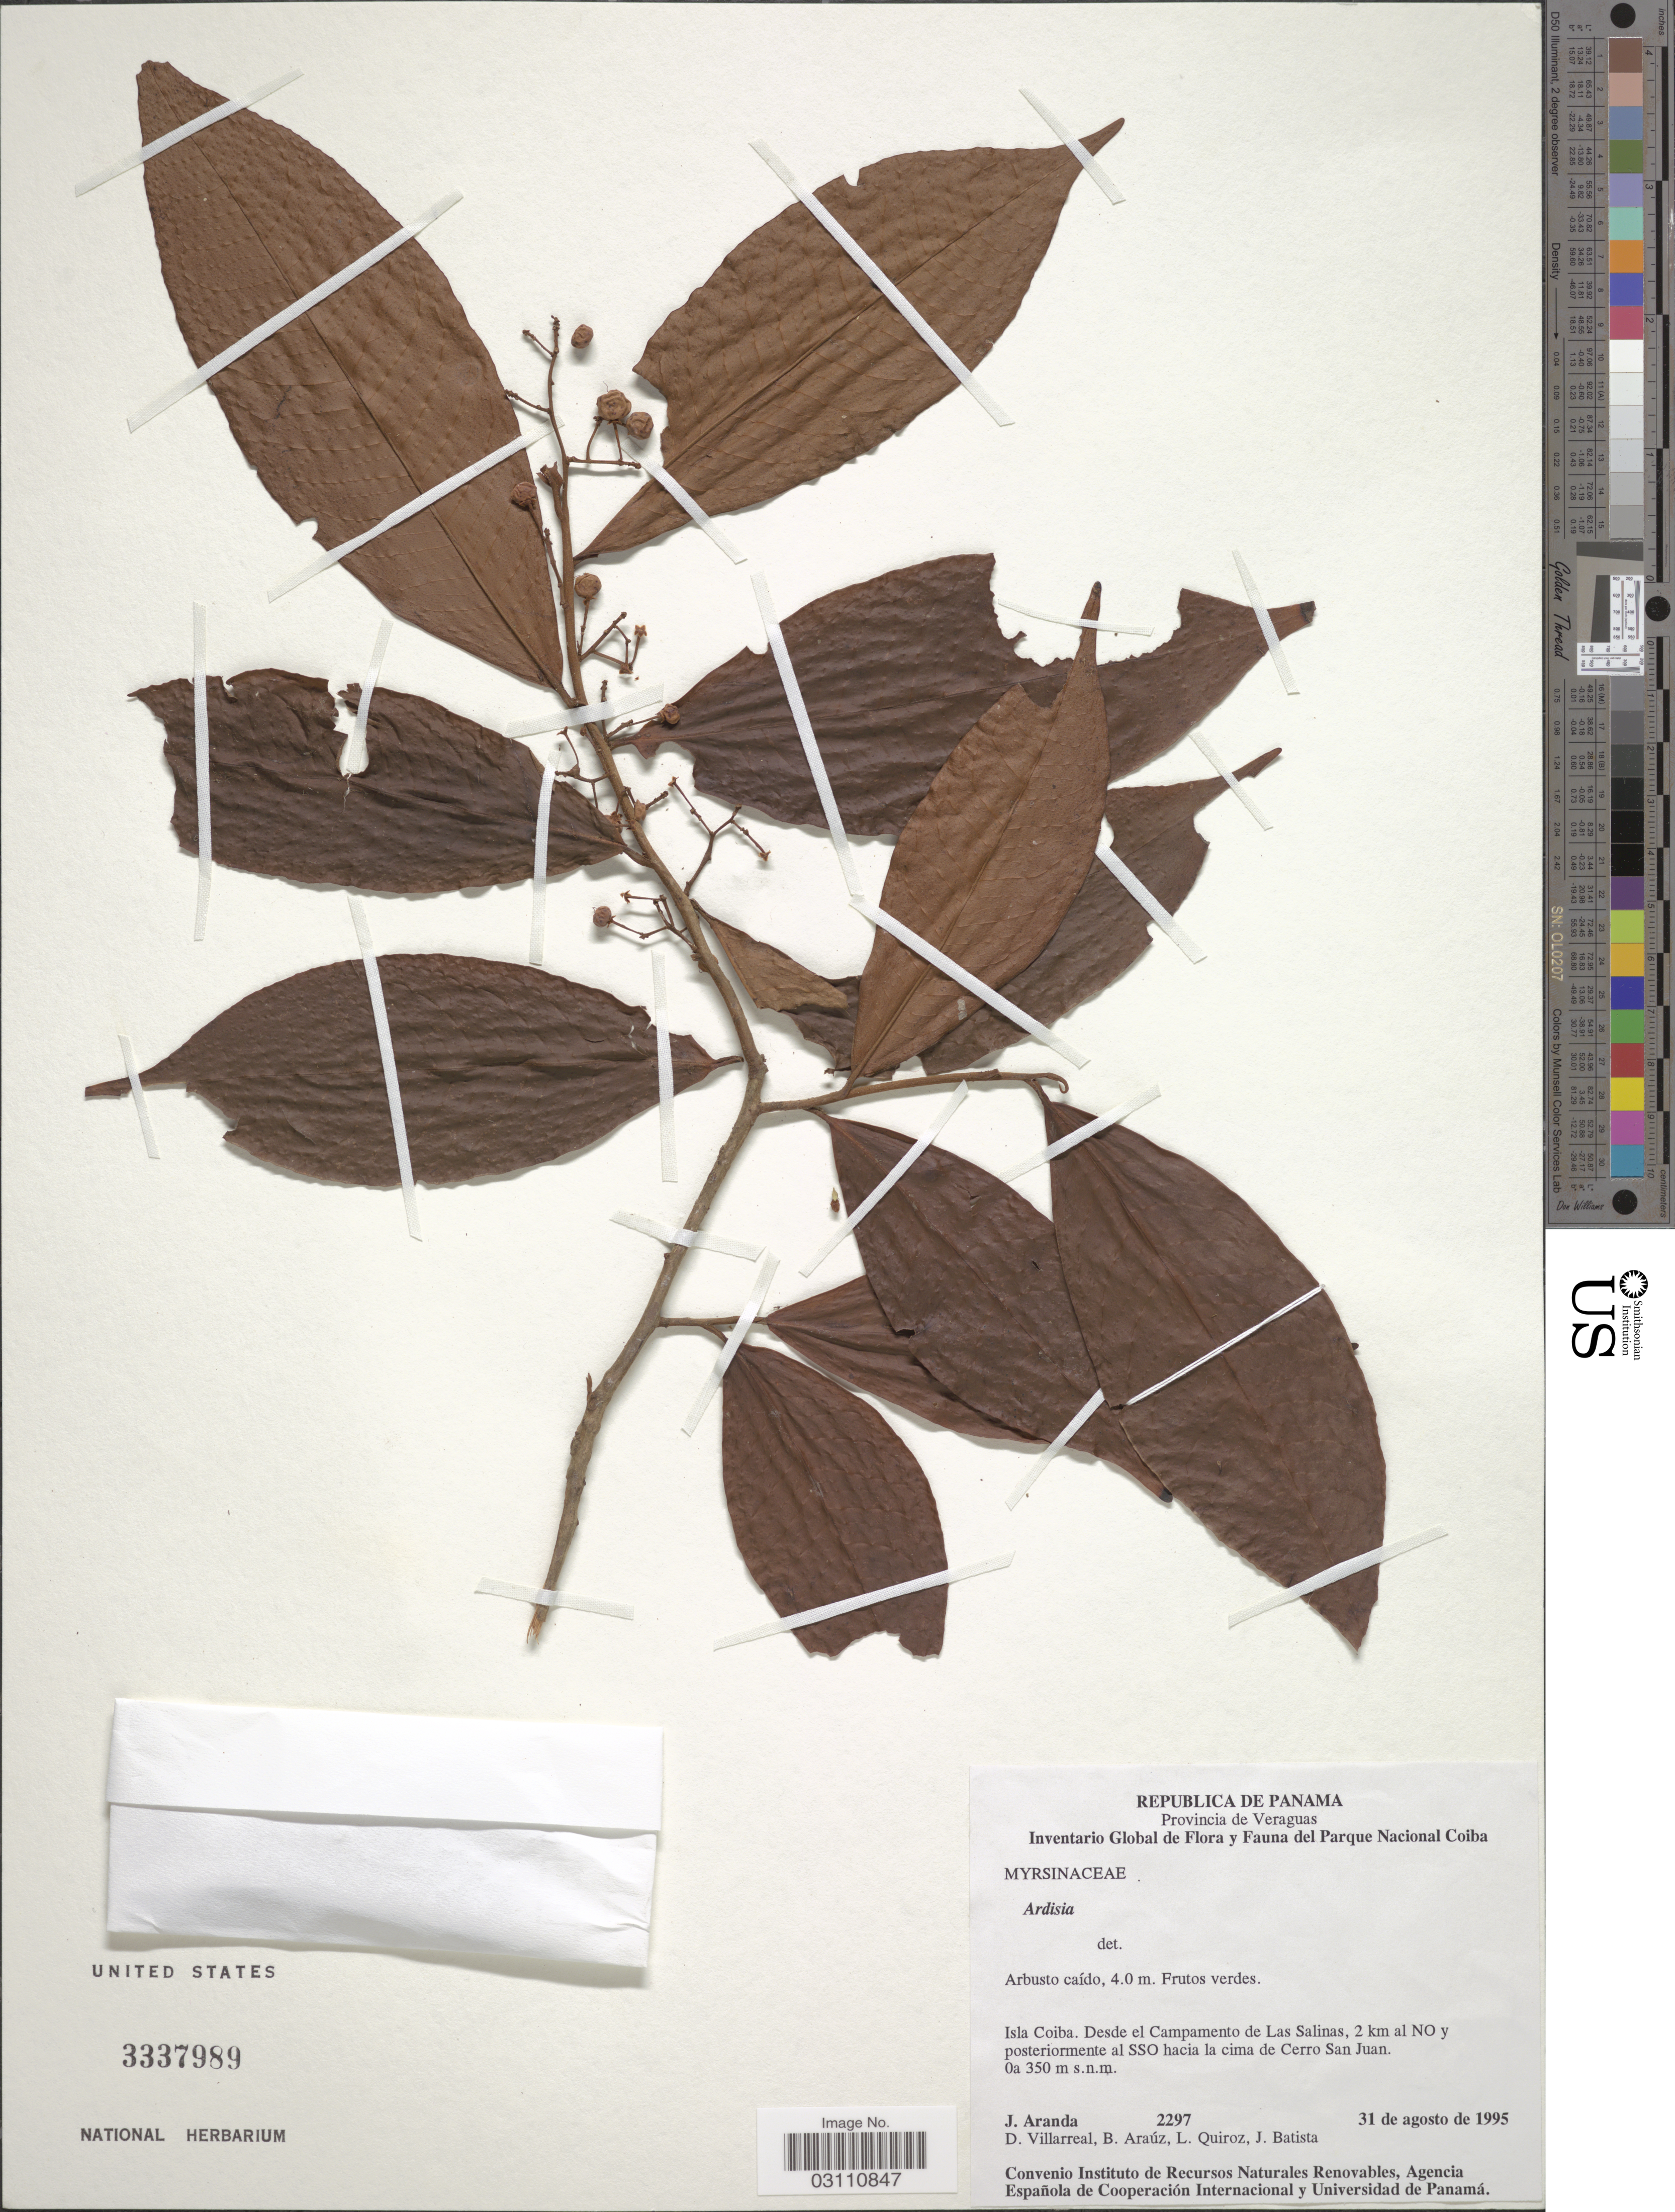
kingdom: Plantae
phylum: Tracheophyta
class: Magnoliopsida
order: Ericales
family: Primulaceae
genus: Ardisia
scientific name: Ardisia sp.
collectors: J. Aranda, D. Villarreal, B. Araúz, L. Quiroz & J. Batista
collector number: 2297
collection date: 1995-08-31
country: Panama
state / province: Veraguas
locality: Isla Coiba. Desde el Campamento de Las Salinas, 2 km al NO y posteriormente al SSO hacia la cima de Cerro San Juan.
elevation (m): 0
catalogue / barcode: US 3337989